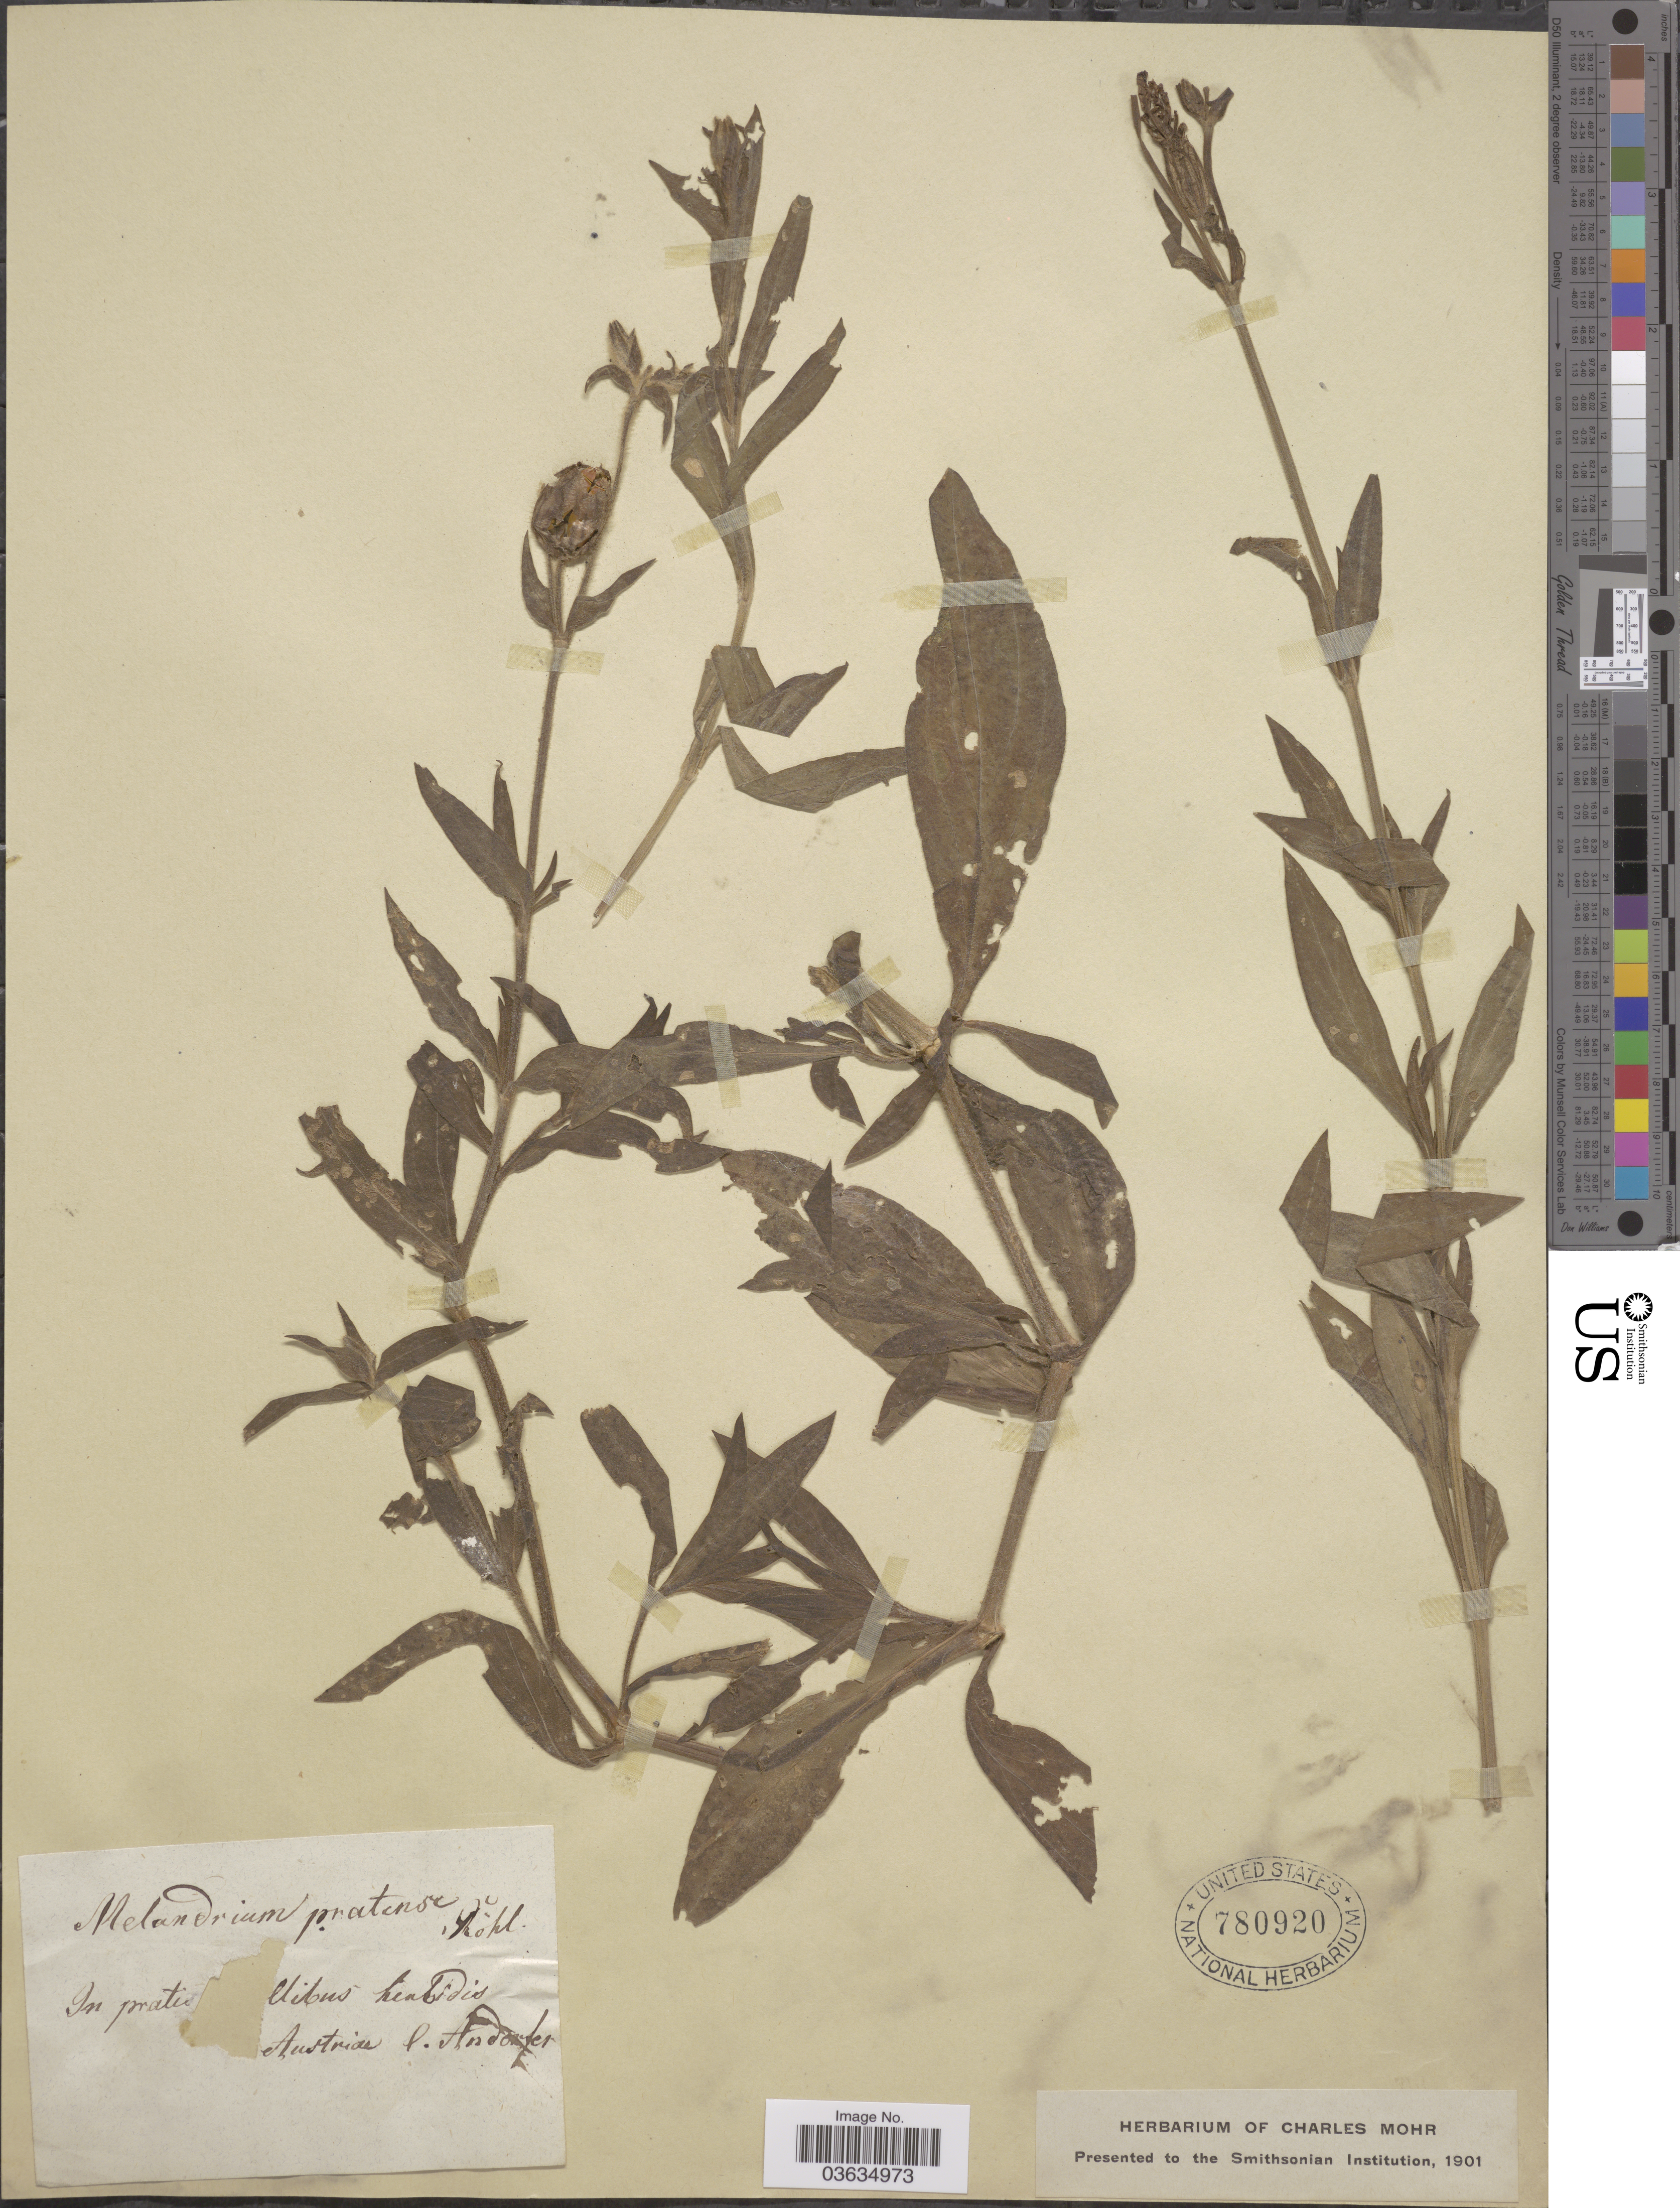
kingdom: Plantae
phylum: Tracheophyta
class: Magnoliopsida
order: Caryophyllales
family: Caryophyllaceae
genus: Silene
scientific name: Silene latifolia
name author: Poir.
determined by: Strong, Mark T., (BOT), Smithsonian Institution - National Museum of Natural History (UNITED STATES)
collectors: ex herb. Charles Mohr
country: Austria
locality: In pratis [illegible text]llibus hinbidis[interpreted] Austria.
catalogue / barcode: US 780920